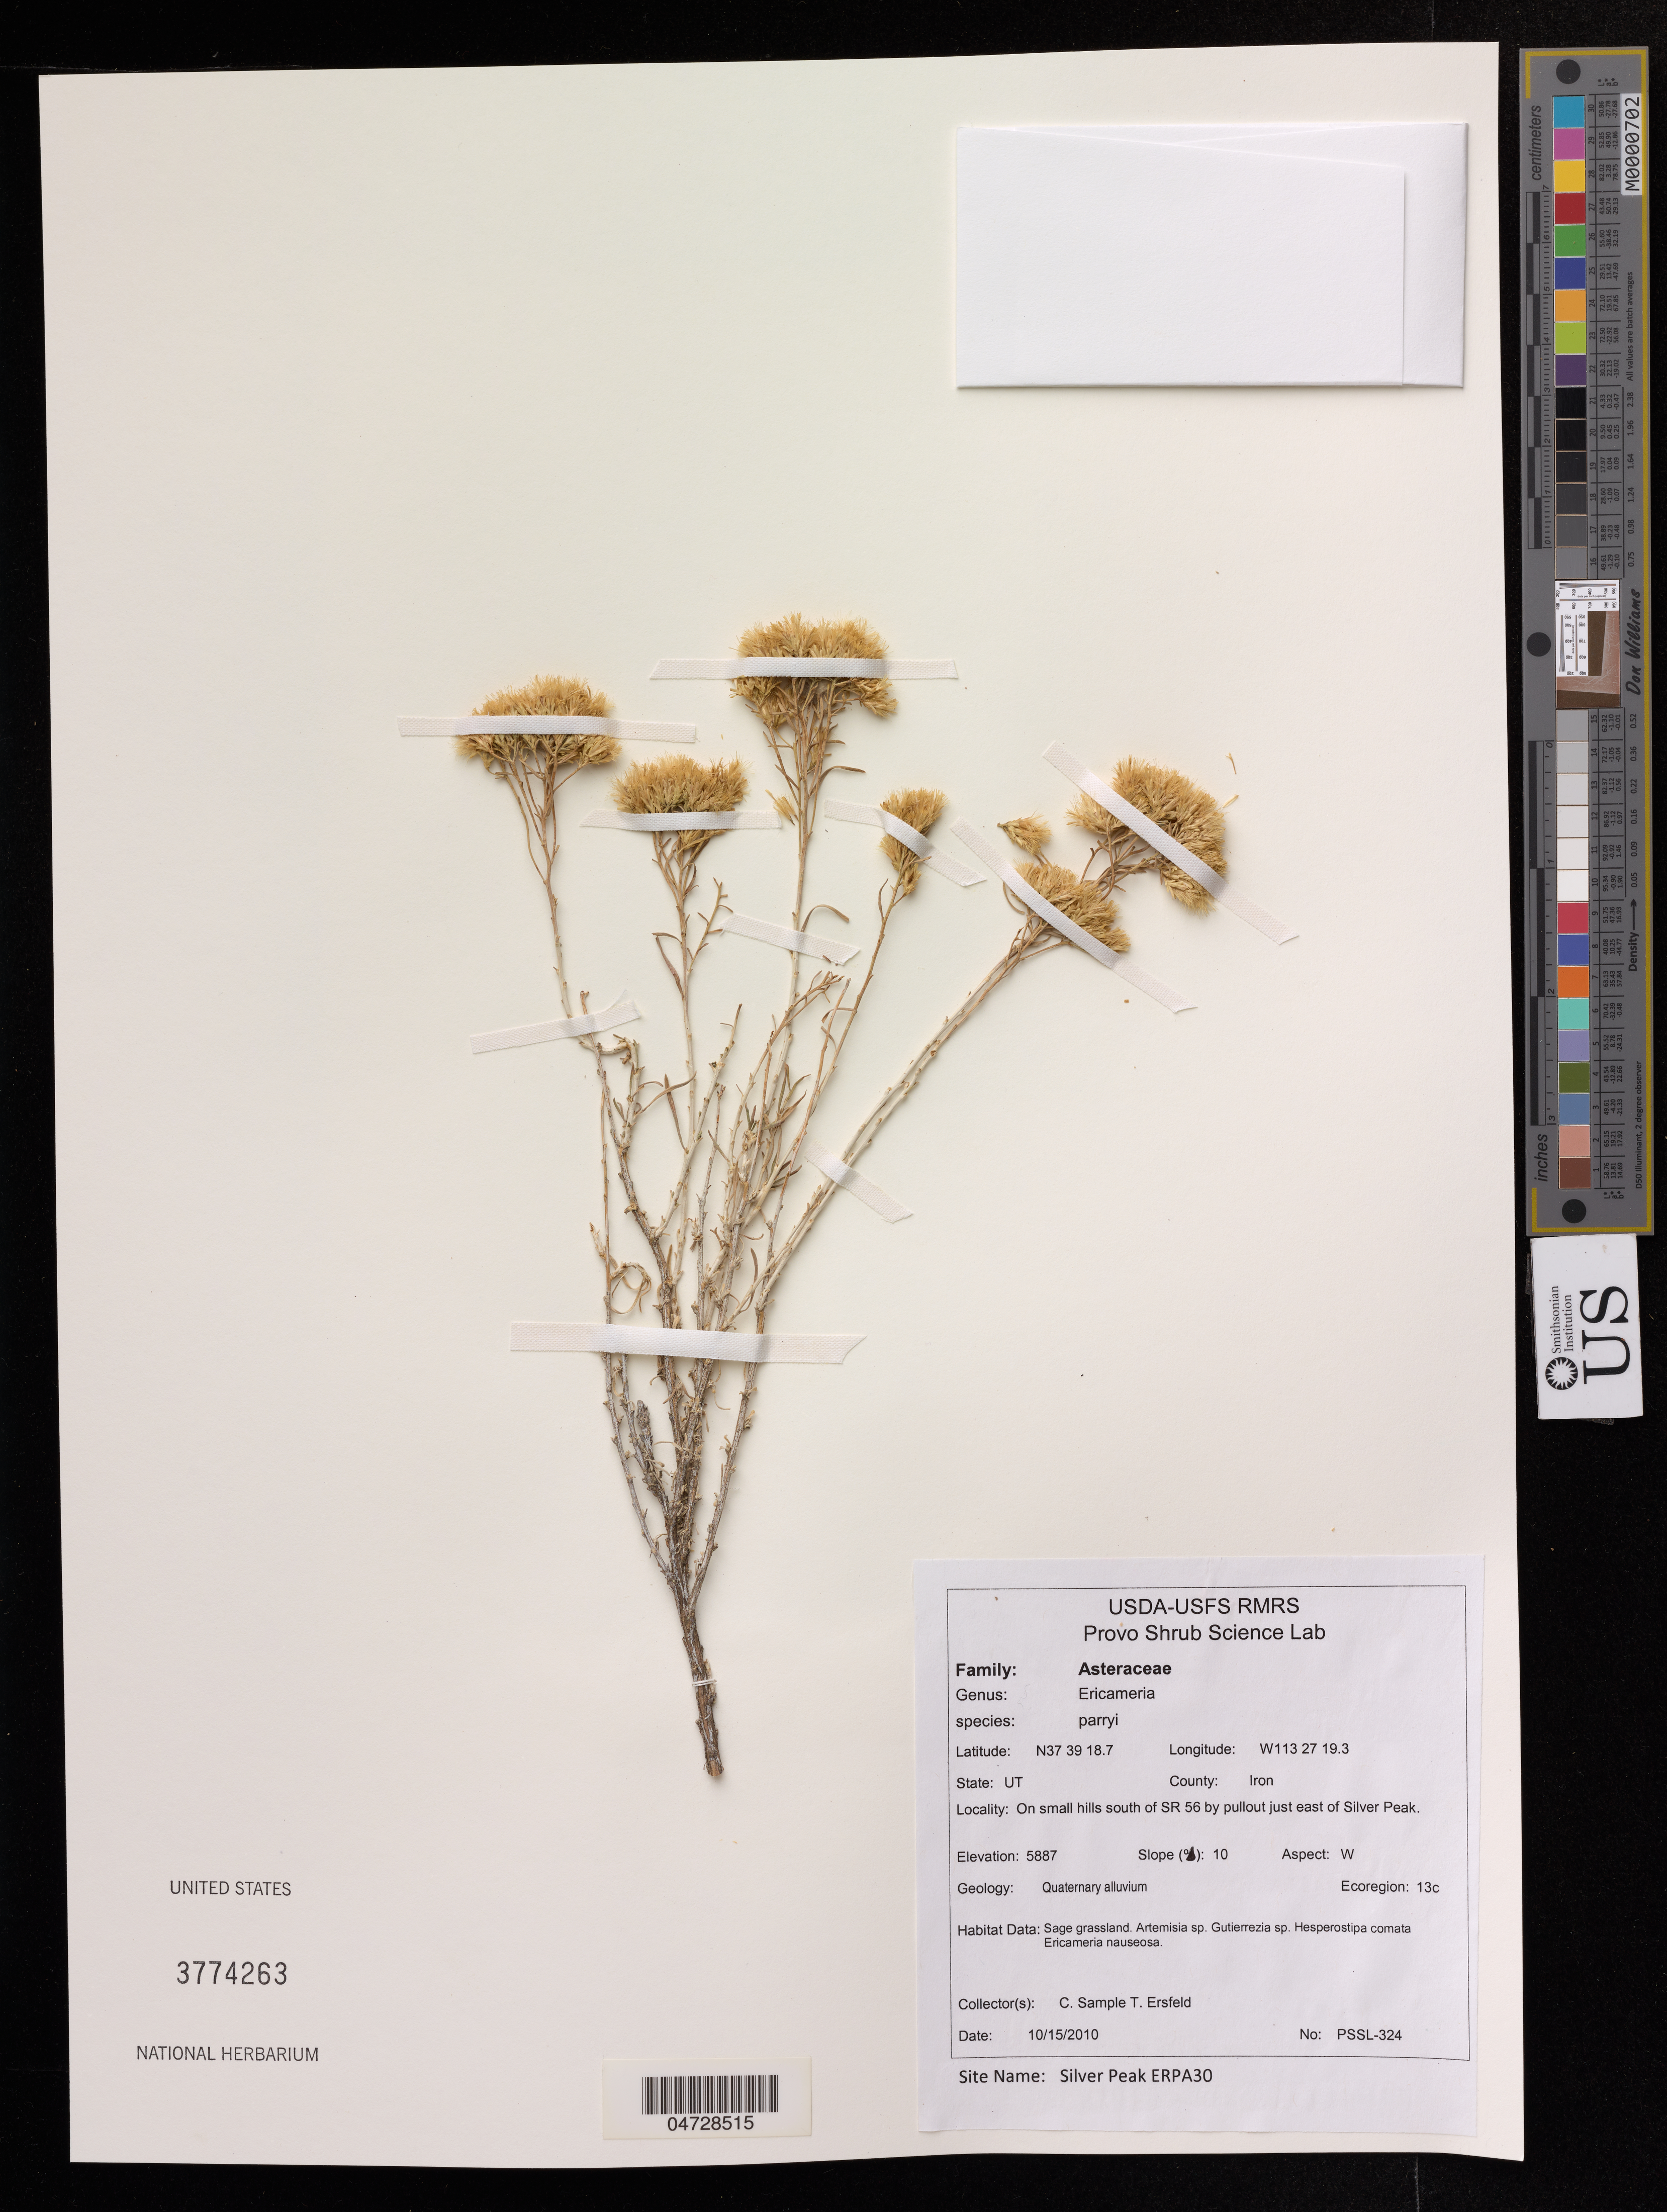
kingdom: Plantae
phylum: Tracheophyta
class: Magnoliopsida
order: Asterales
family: Asteraceae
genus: Ericameria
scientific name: Ericameria parryi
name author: (A. Gray) G.L. Nesom & G.I. Baird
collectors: C. Sample & T. Ersfeld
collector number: PSSL-324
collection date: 2010-10-15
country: United States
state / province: Utah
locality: Iron. On small hills south of SR 56 by pullout just east of Silver Peak.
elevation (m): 1794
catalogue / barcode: US 3774263